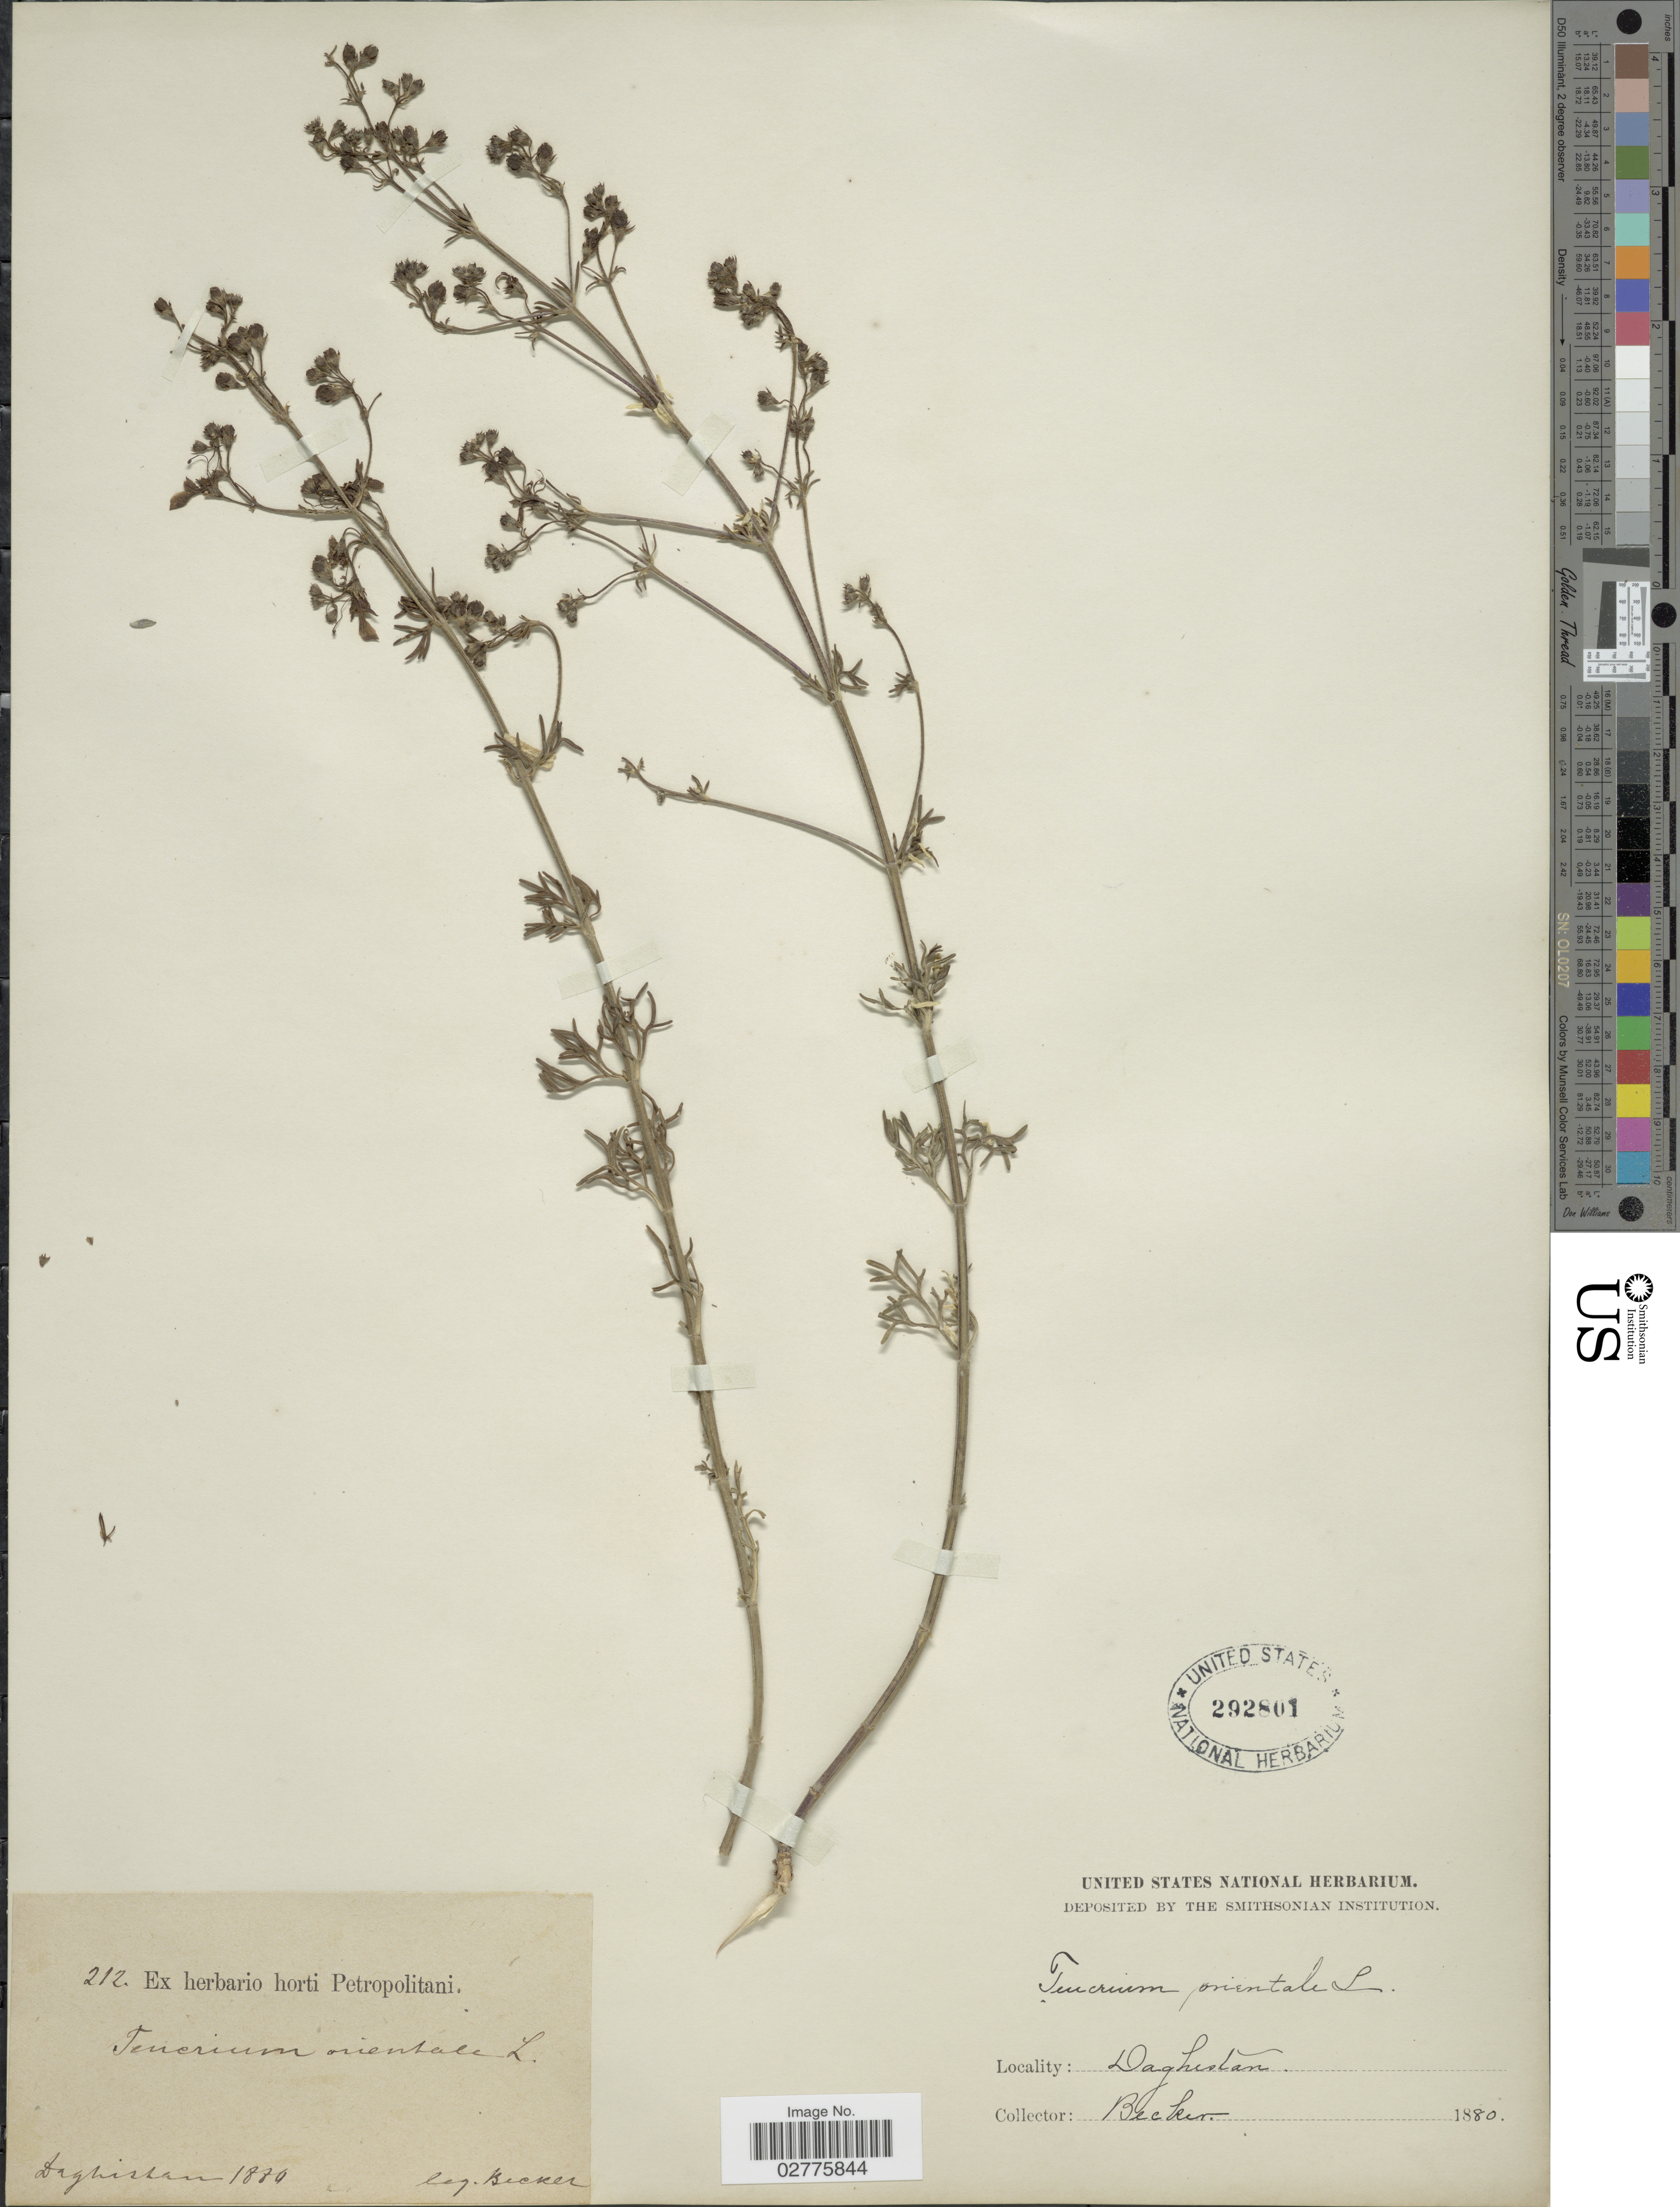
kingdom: Plantae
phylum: Tracheophyta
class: Magnoliopsida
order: Lamiales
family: Lamiaceae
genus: Teucrium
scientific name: Teucrium orientale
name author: L.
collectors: -. Becker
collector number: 212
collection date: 1880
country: Russian Federation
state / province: Dagestan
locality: Daghistan.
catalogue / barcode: US 292801